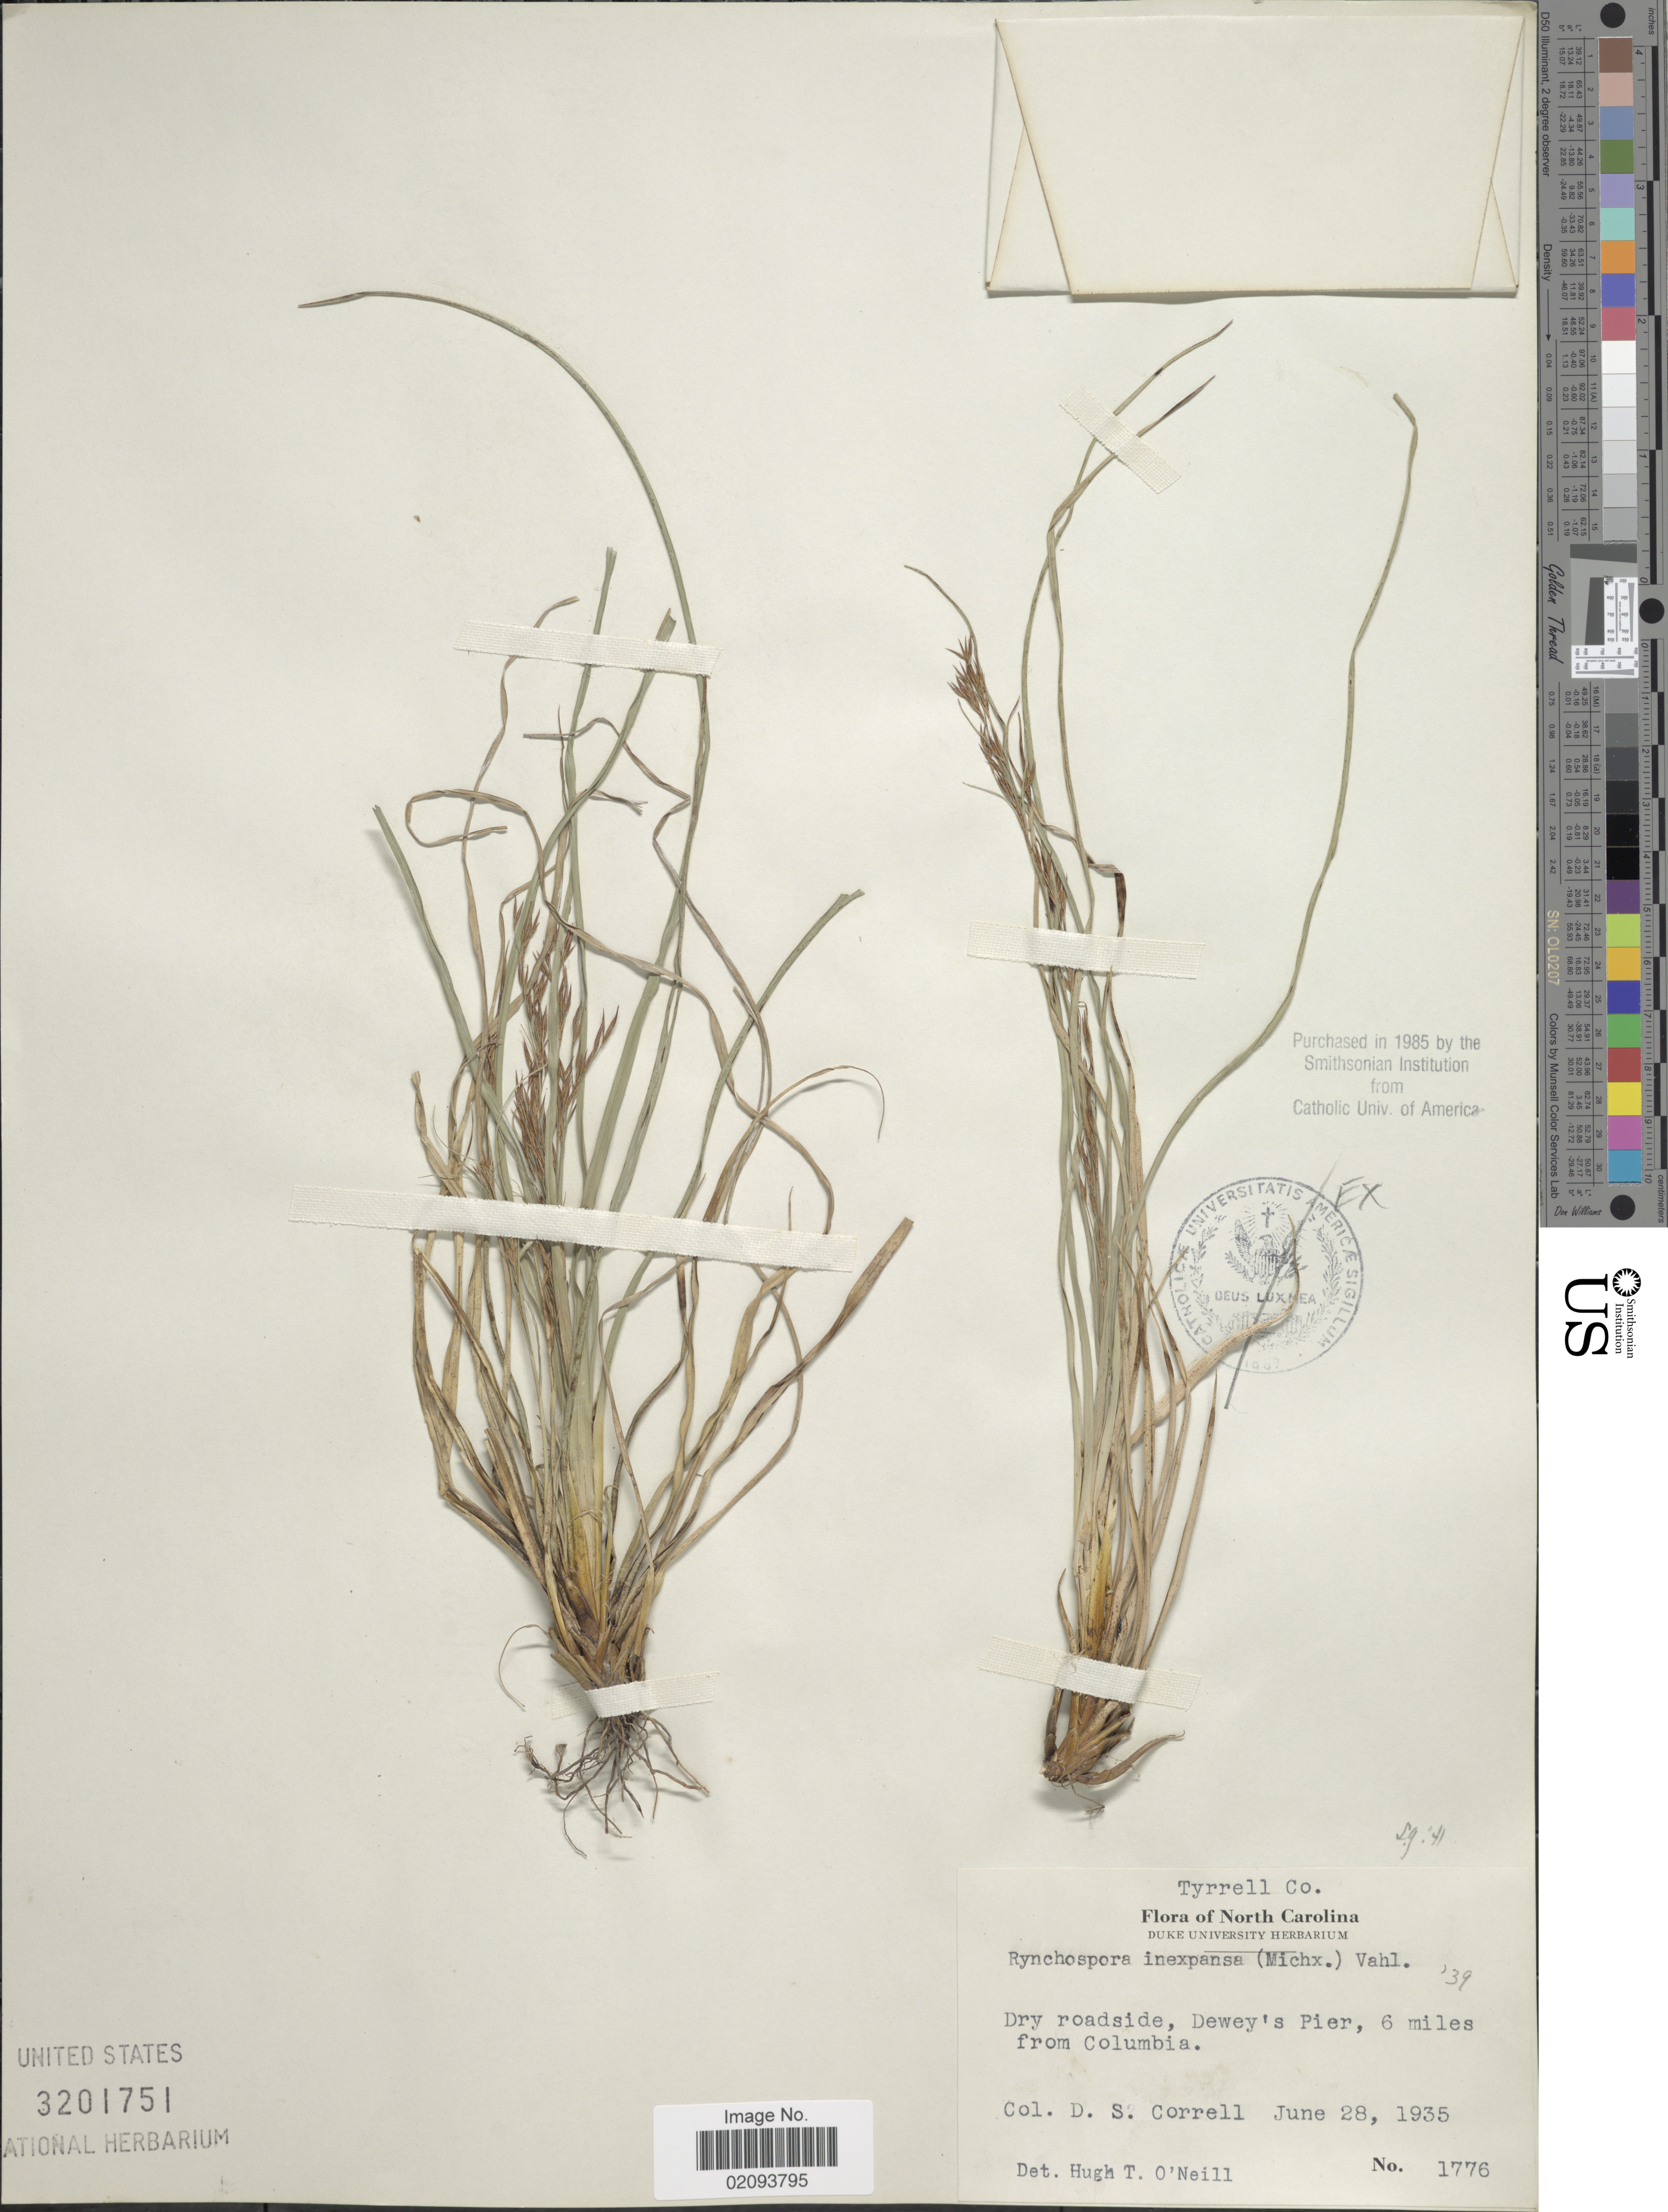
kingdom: Plantae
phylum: Tracheophyta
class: Liliopsida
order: Poales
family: Cyperaceae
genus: Rhynchospora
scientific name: Rhynchospora inexpansa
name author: (Michx.) Vahl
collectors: D. S. Correll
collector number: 1776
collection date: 1935-06-28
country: United States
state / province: North Carolina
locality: Tyrrell Co. Dry roadside, Dewey's Pier, 6 miles from Columbia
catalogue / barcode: US 3201751